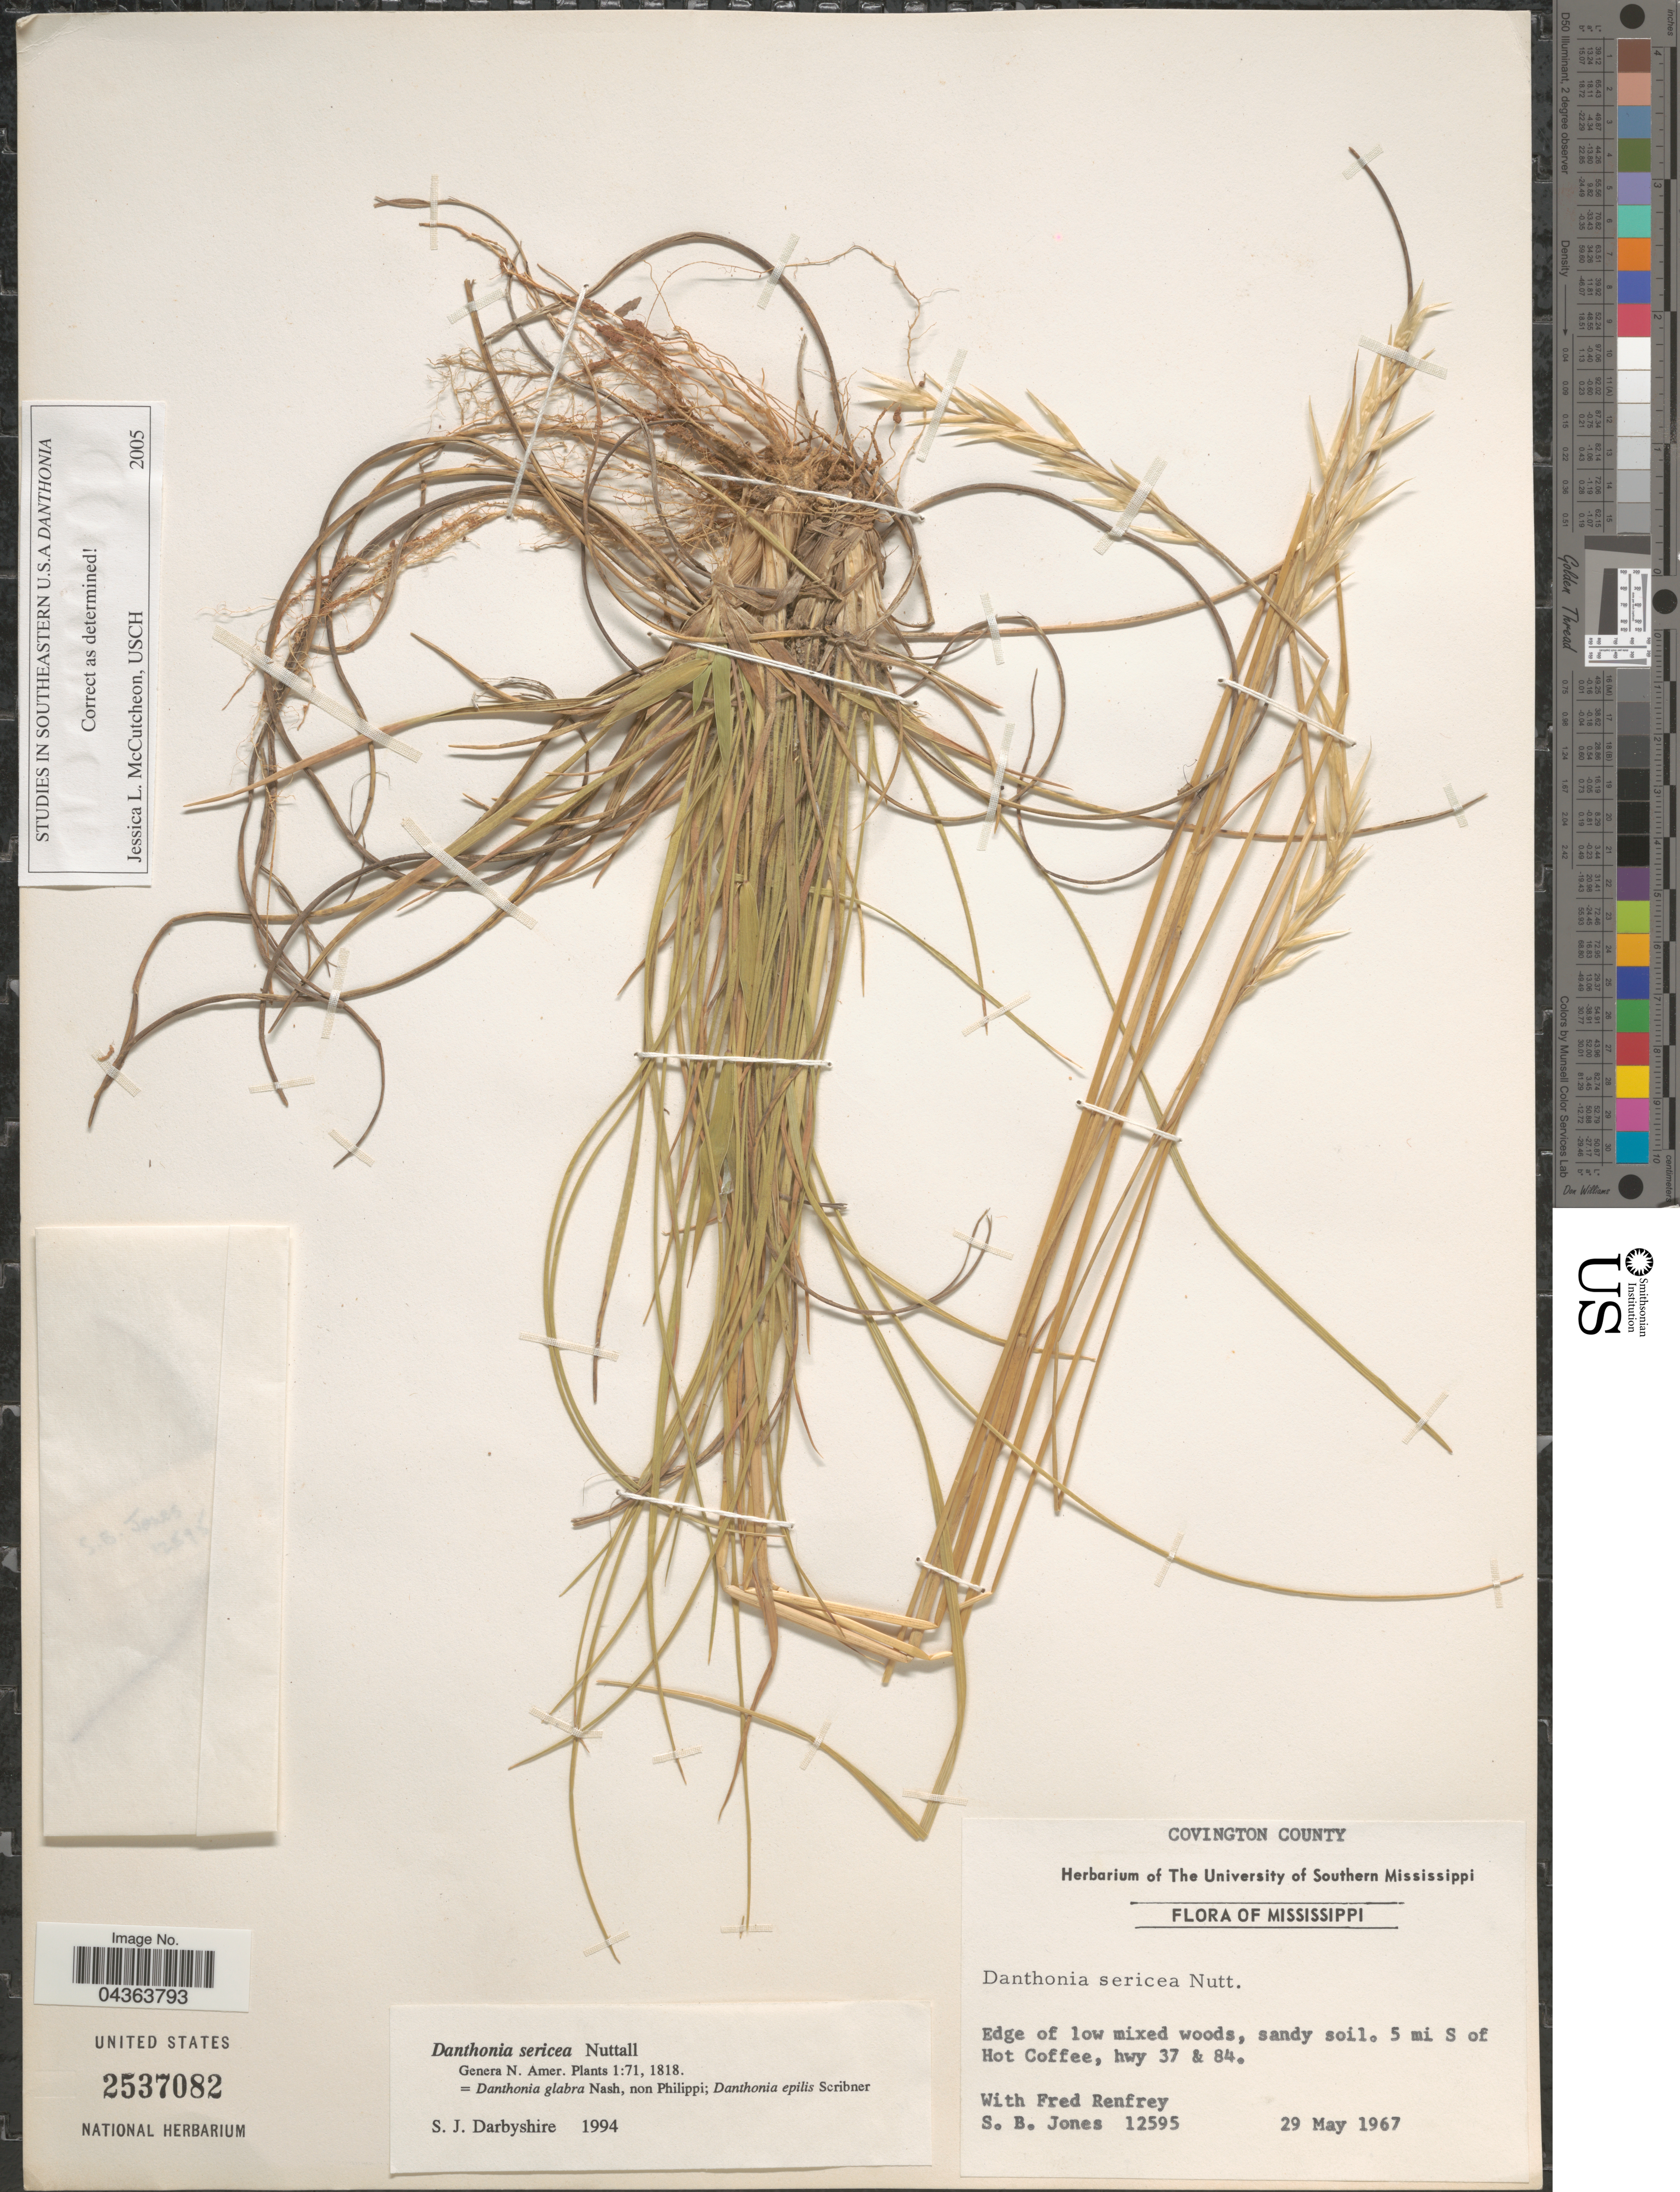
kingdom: Plantae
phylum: Tracheophyta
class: Liliopsida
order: Poales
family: Poaceae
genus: Danthonia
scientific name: Danthonia sericea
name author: Nutt.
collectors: F. Renfrey & S. B. Jones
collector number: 12595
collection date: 1967-05-29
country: United States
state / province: Mississippi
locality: Covington County. 5 mi S of Hot Coffee, hwy 37 & 84.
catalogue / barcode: US 2537082